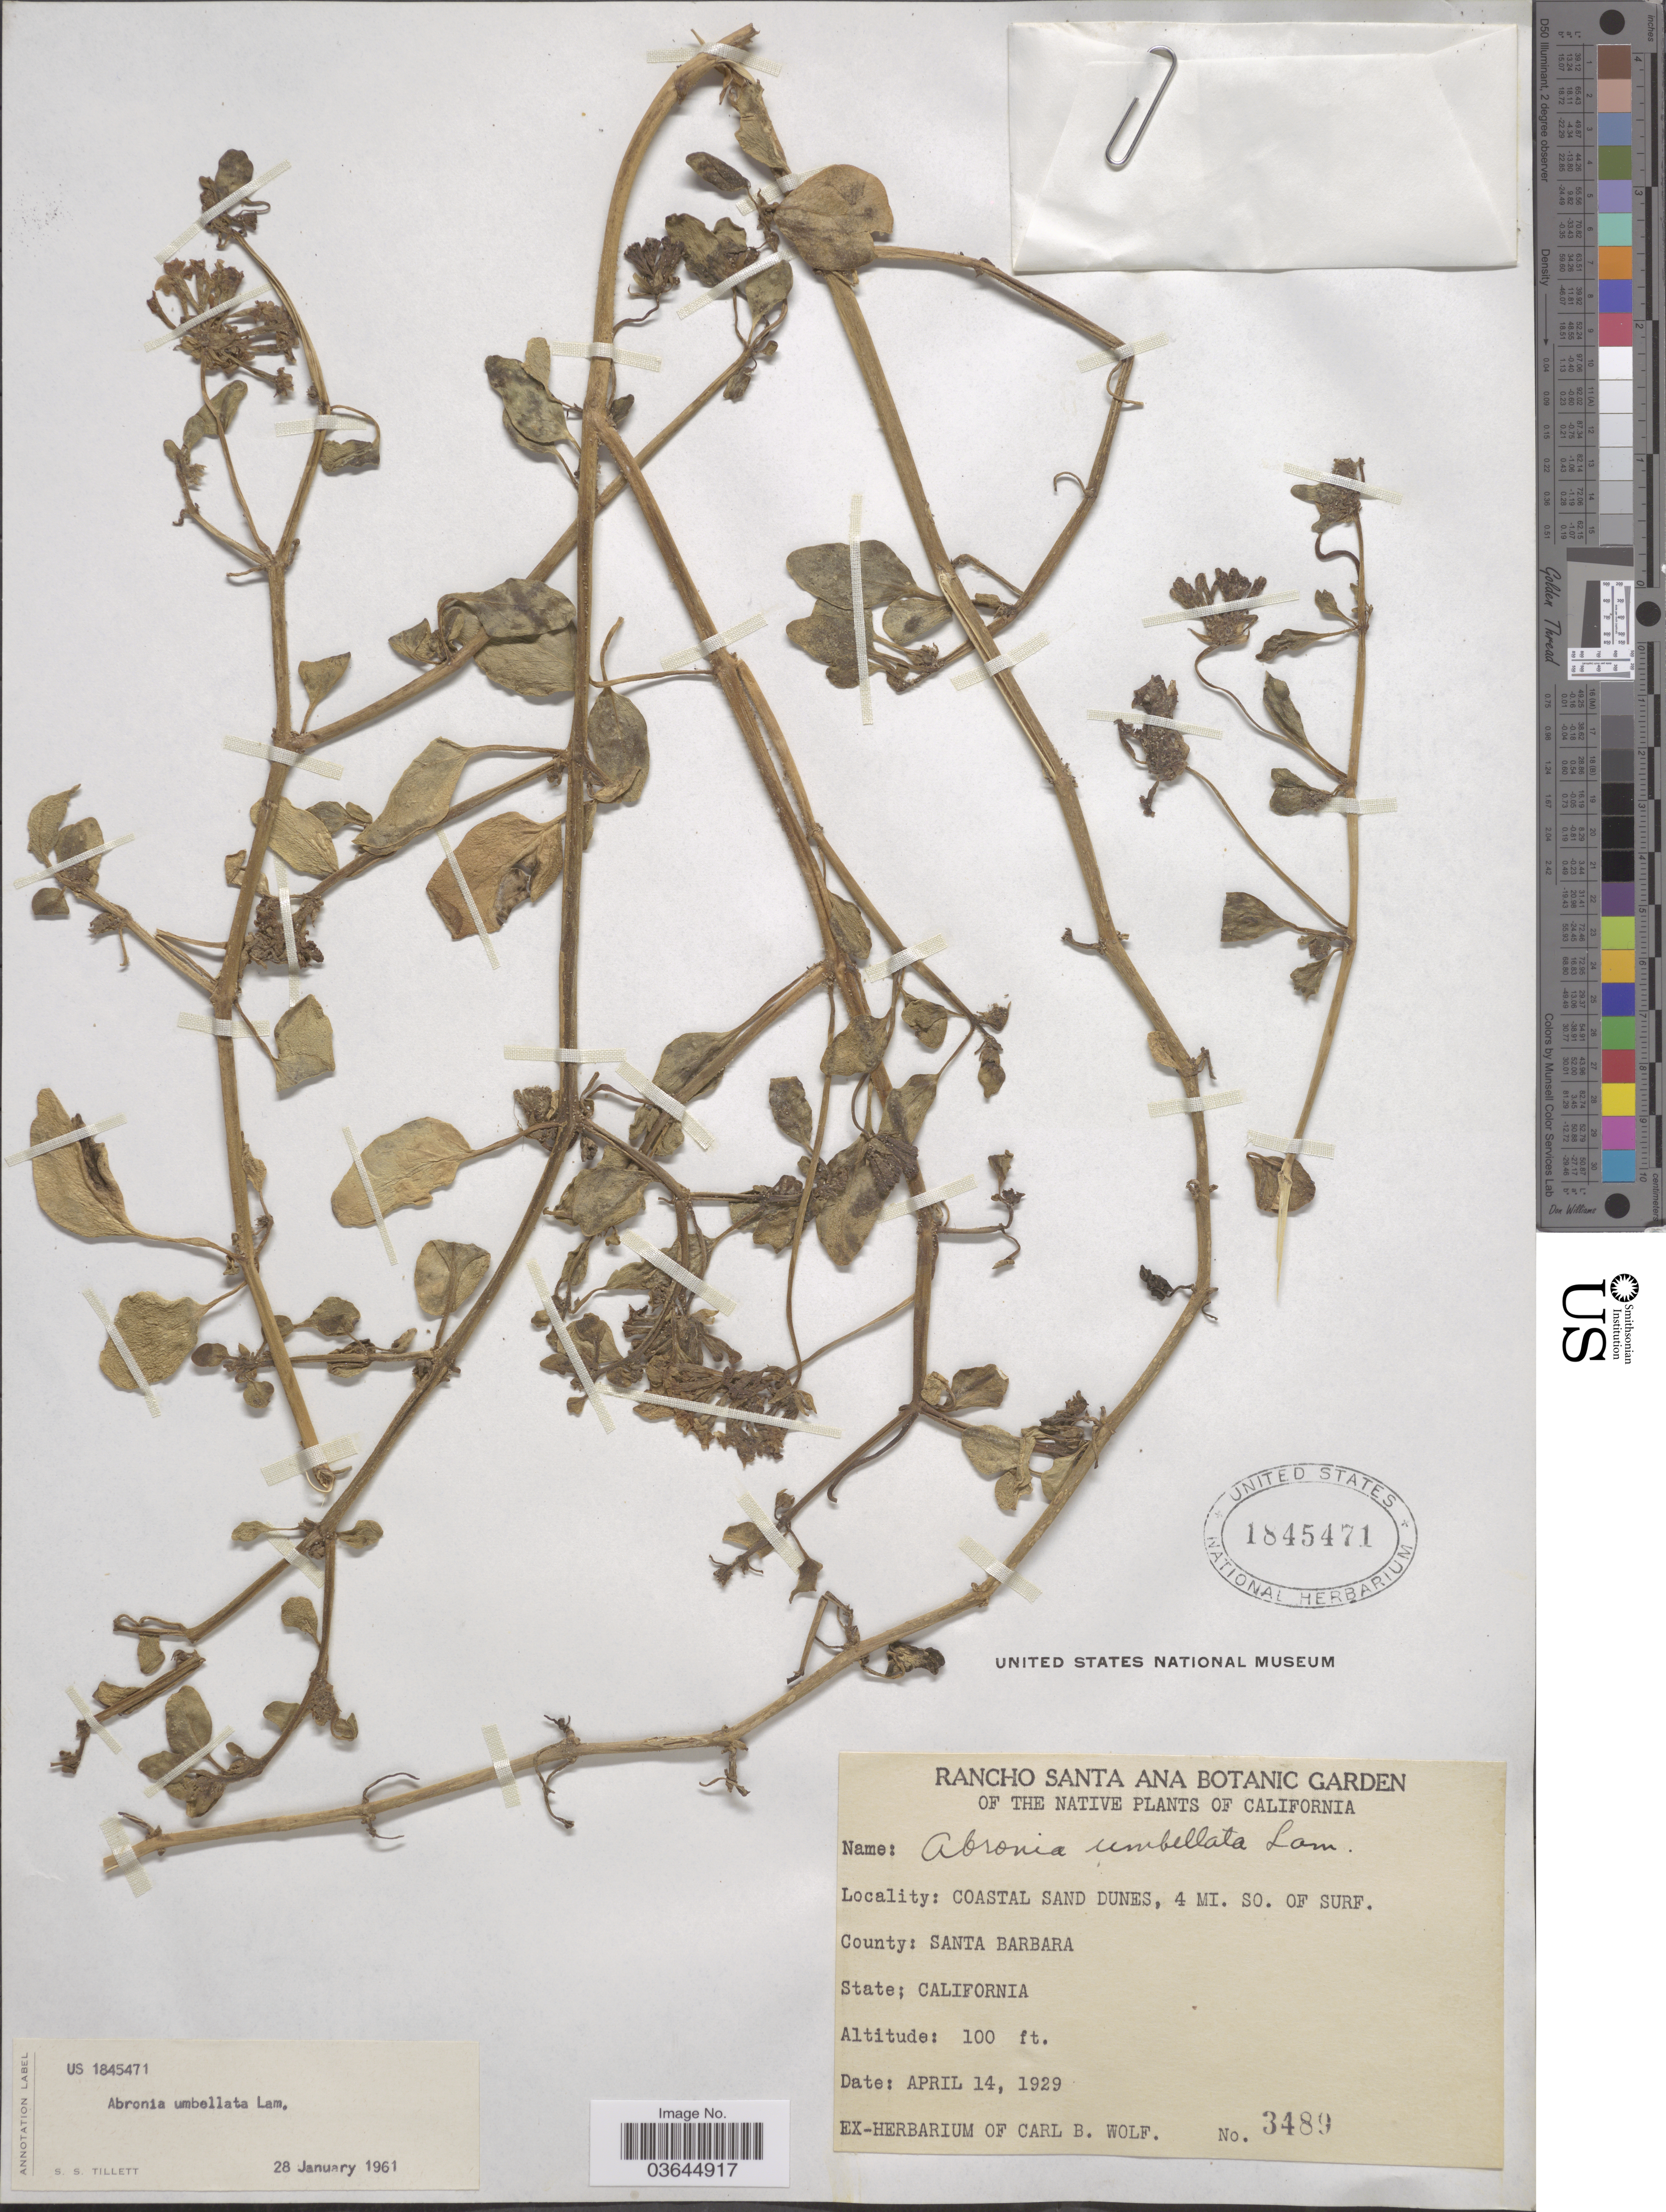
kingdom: Plantae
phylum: Tracheophyta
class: Magnoliopsida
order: Caryophyllales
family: Nyctaginaceae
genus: Abronia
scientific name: Abronia umbellata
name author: Lam.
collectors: ex herb. Carl B. Wolf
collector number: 3489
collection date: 1929-04-14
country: United States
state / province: California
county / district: Santa Barbara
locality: Coastal sand dunes, 4 mi. so. of Surf. County: Santa Barbara.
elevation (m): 30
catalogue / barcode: US 1845471